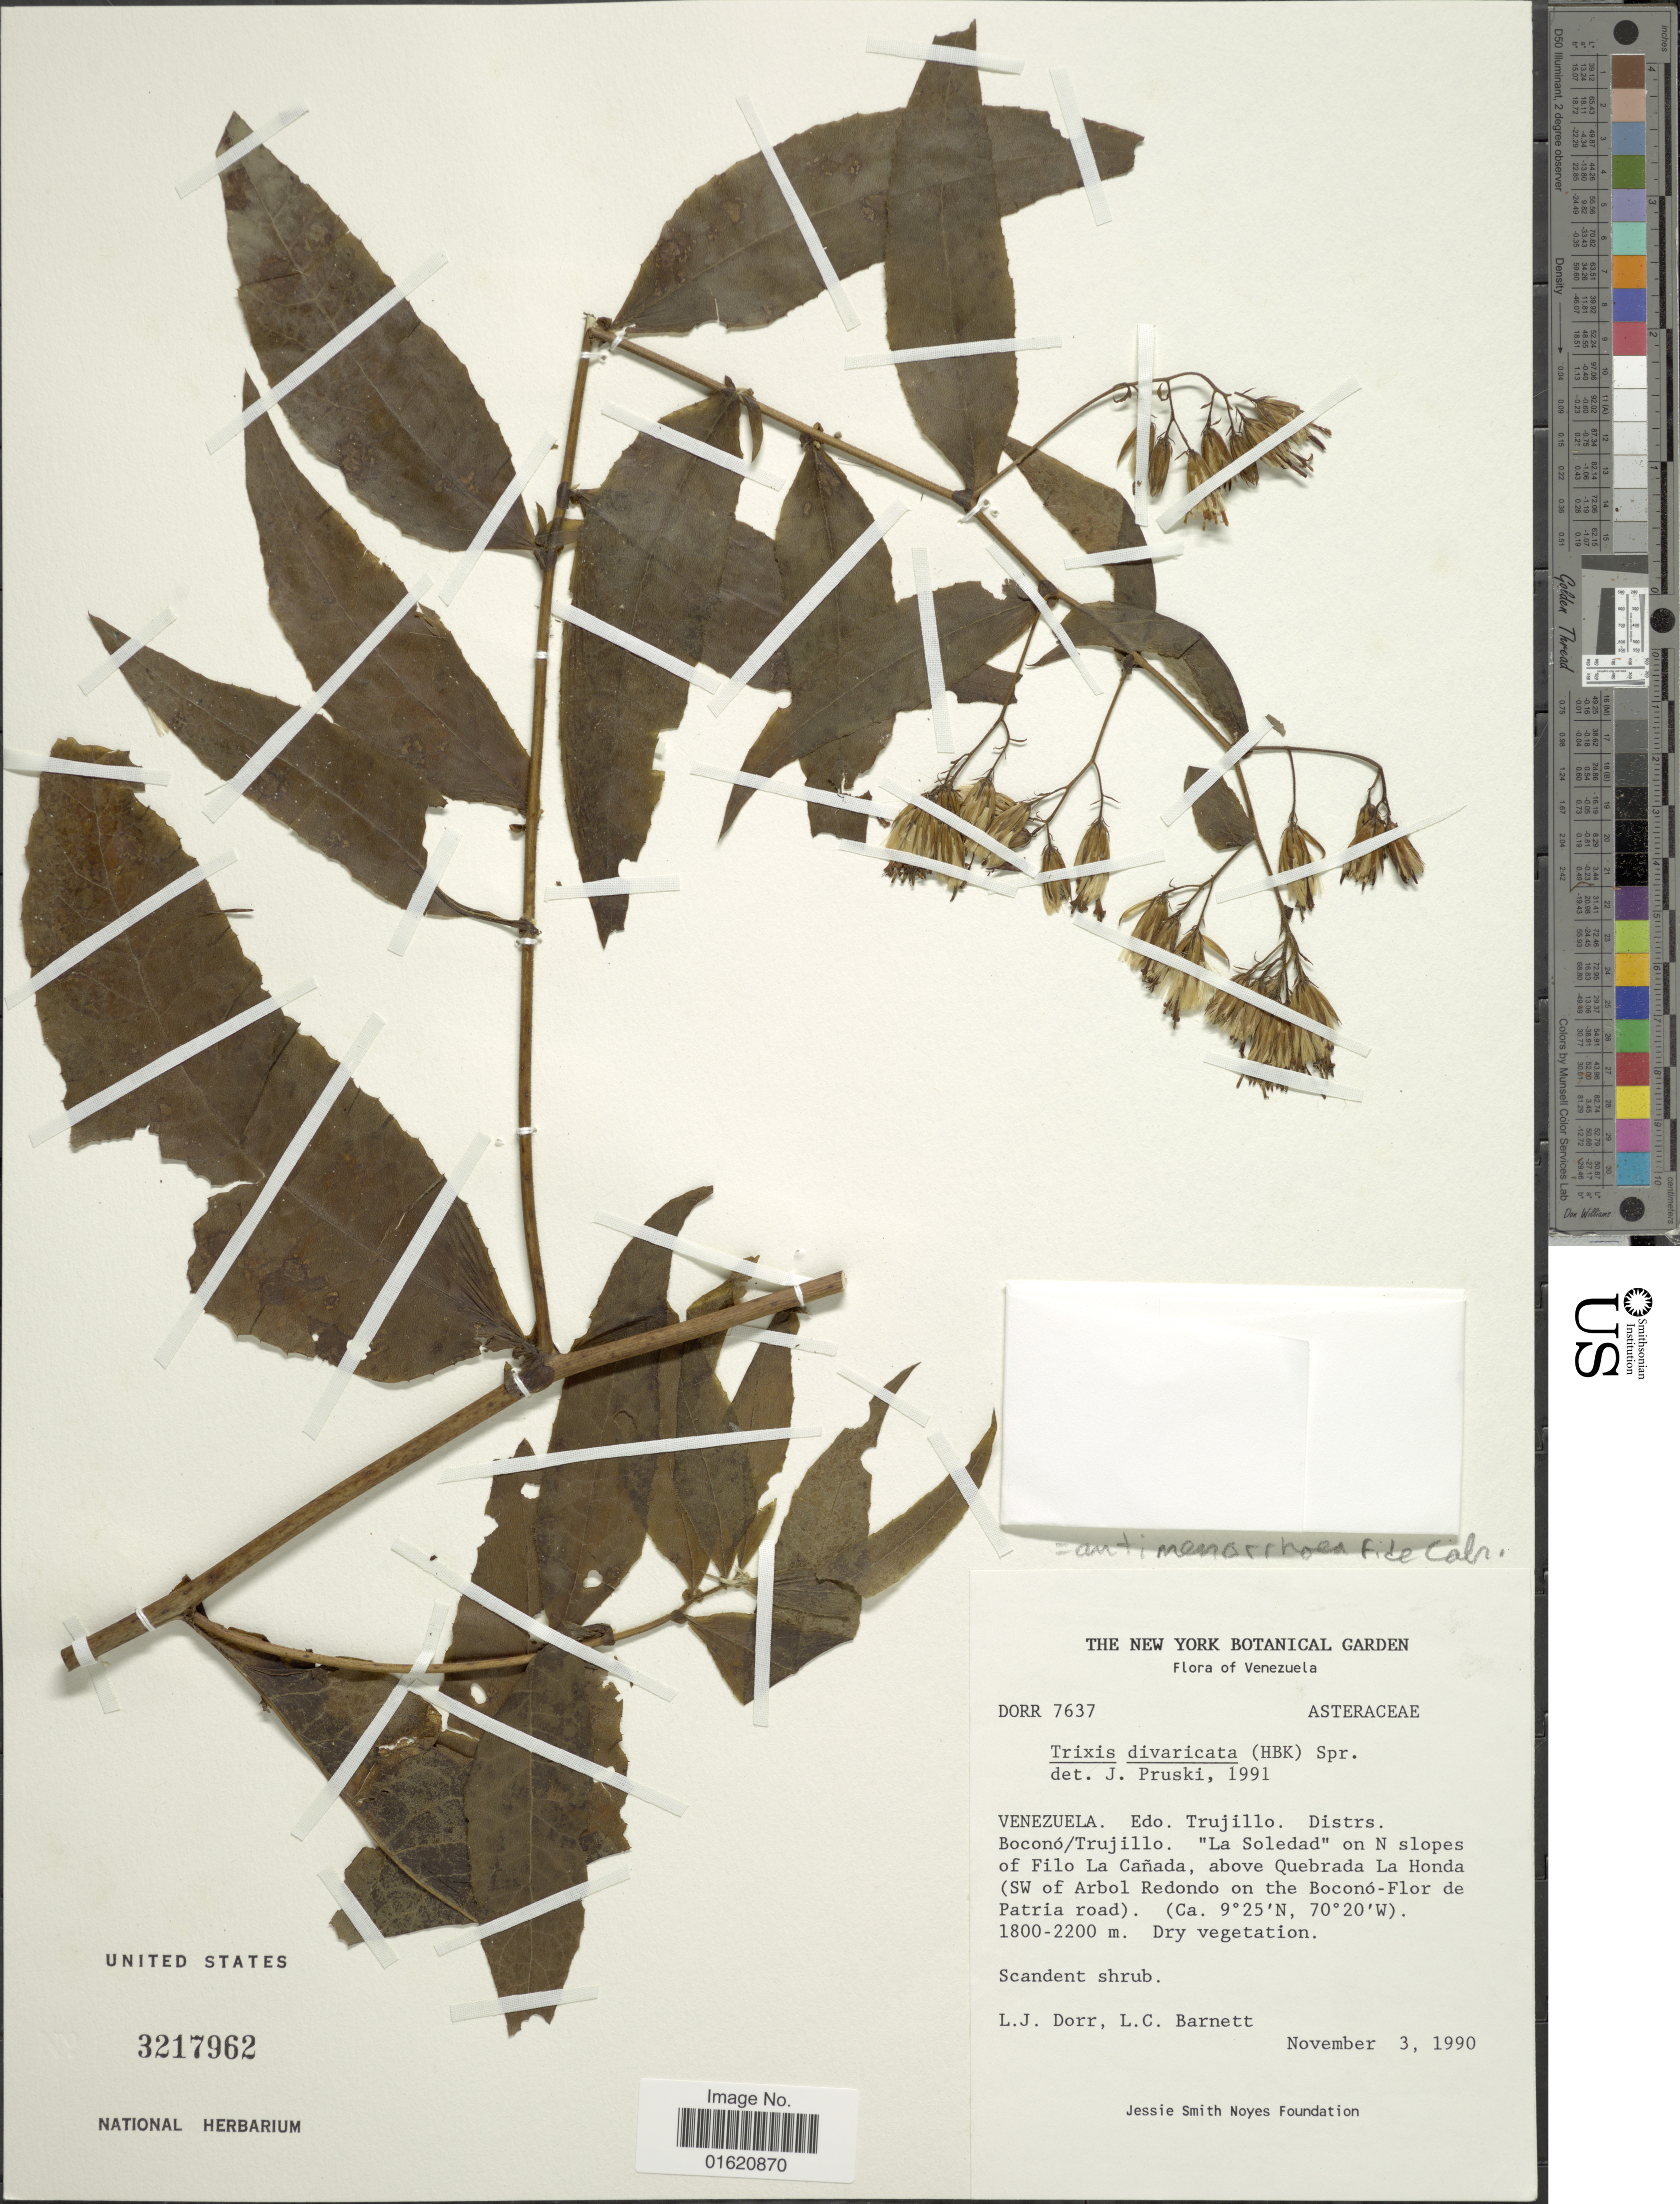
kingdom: Plantae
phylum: Tracheophyta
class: Magnoliopsida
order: Asterales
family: Asteraceae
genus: Trixis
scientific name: Trixis antimenorrhoea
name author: (Schrank) Mart. ex Kuntze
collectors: L. J. Dorr & L. C. Barnett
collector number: DORR7637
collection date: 1990-11-03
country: Venezuela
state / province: Trujillo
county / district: Boconó/Trujillo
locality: "La Soledad" on N slopes of Filo La Cañada, above Quebrada La Honda (SW of Arbol Redondo on the Boconó-Flor de Patria road)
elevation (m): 1800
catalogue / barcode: US 3217962